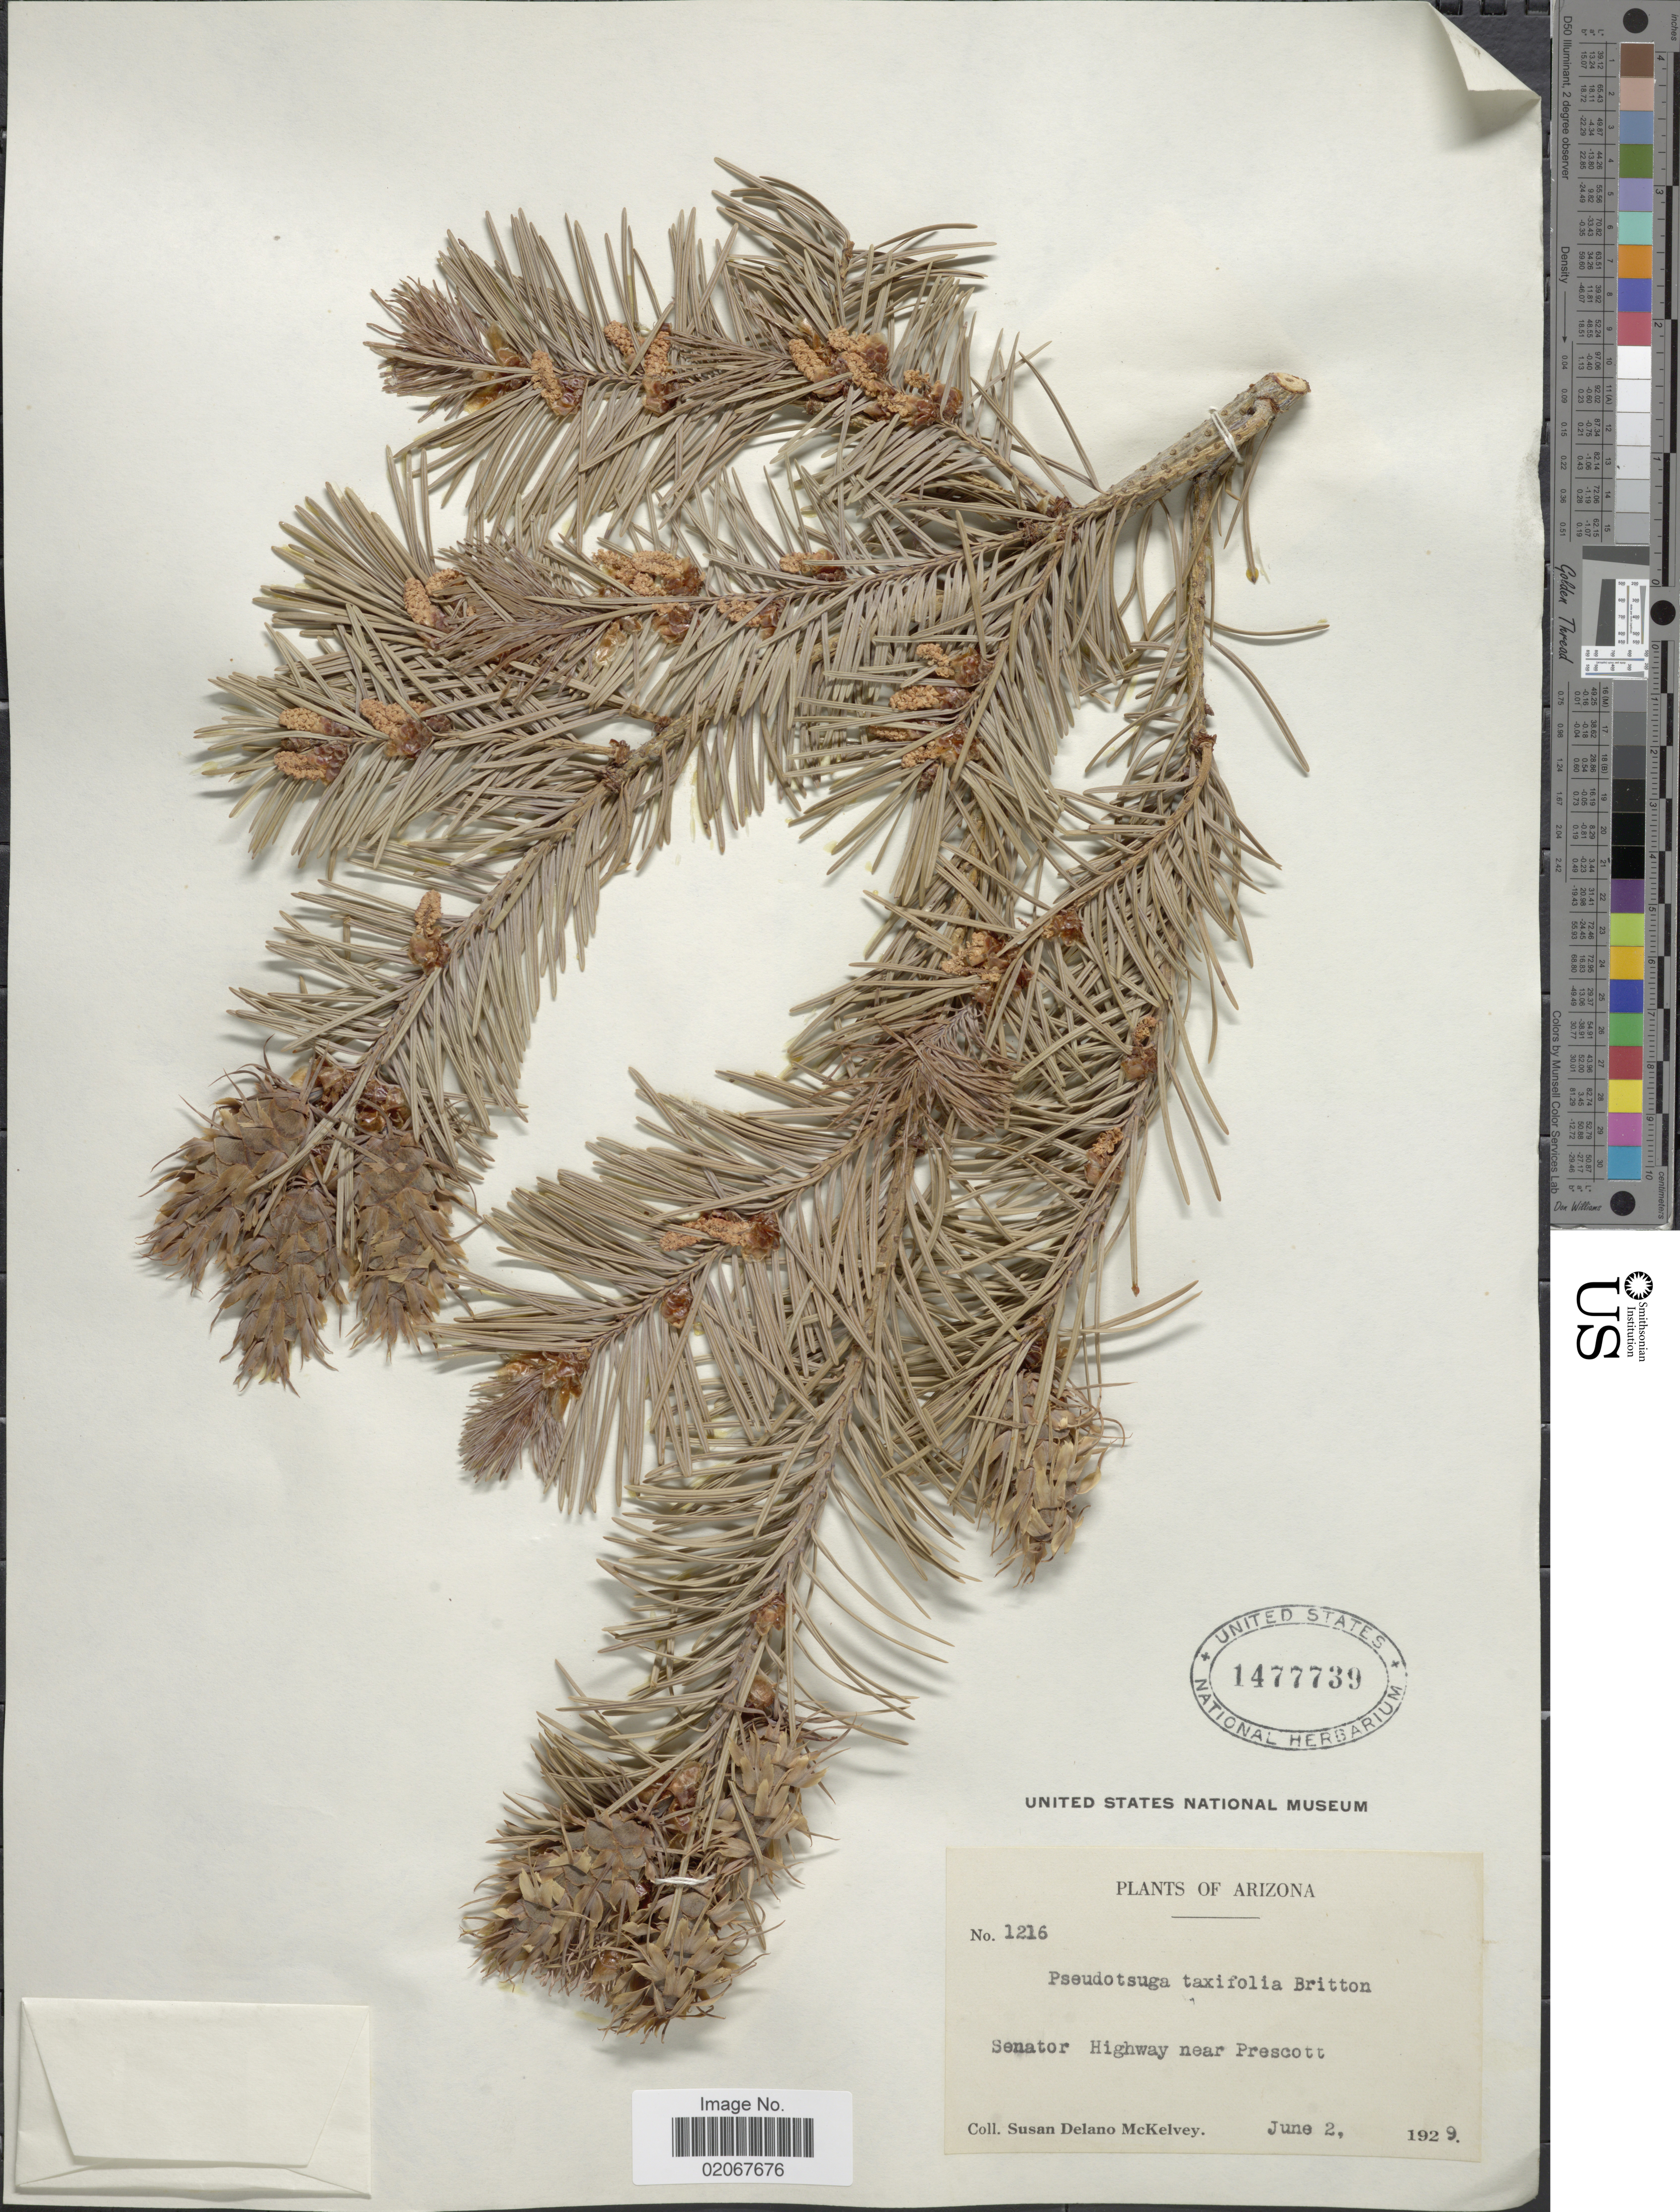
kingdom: Plantae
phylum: Tracheophyta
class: Pinopsida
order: Pinales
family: Pinaceae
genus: Pseudotsuga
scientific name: Pseudotsuga menziesii var. glauca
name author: (Beissn.) Franco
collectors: S. A. McKelvey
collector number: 1216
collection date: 1929-06-02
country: United States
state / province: Arizona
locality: Senator Highway near Prescott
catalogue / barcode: US 1477739